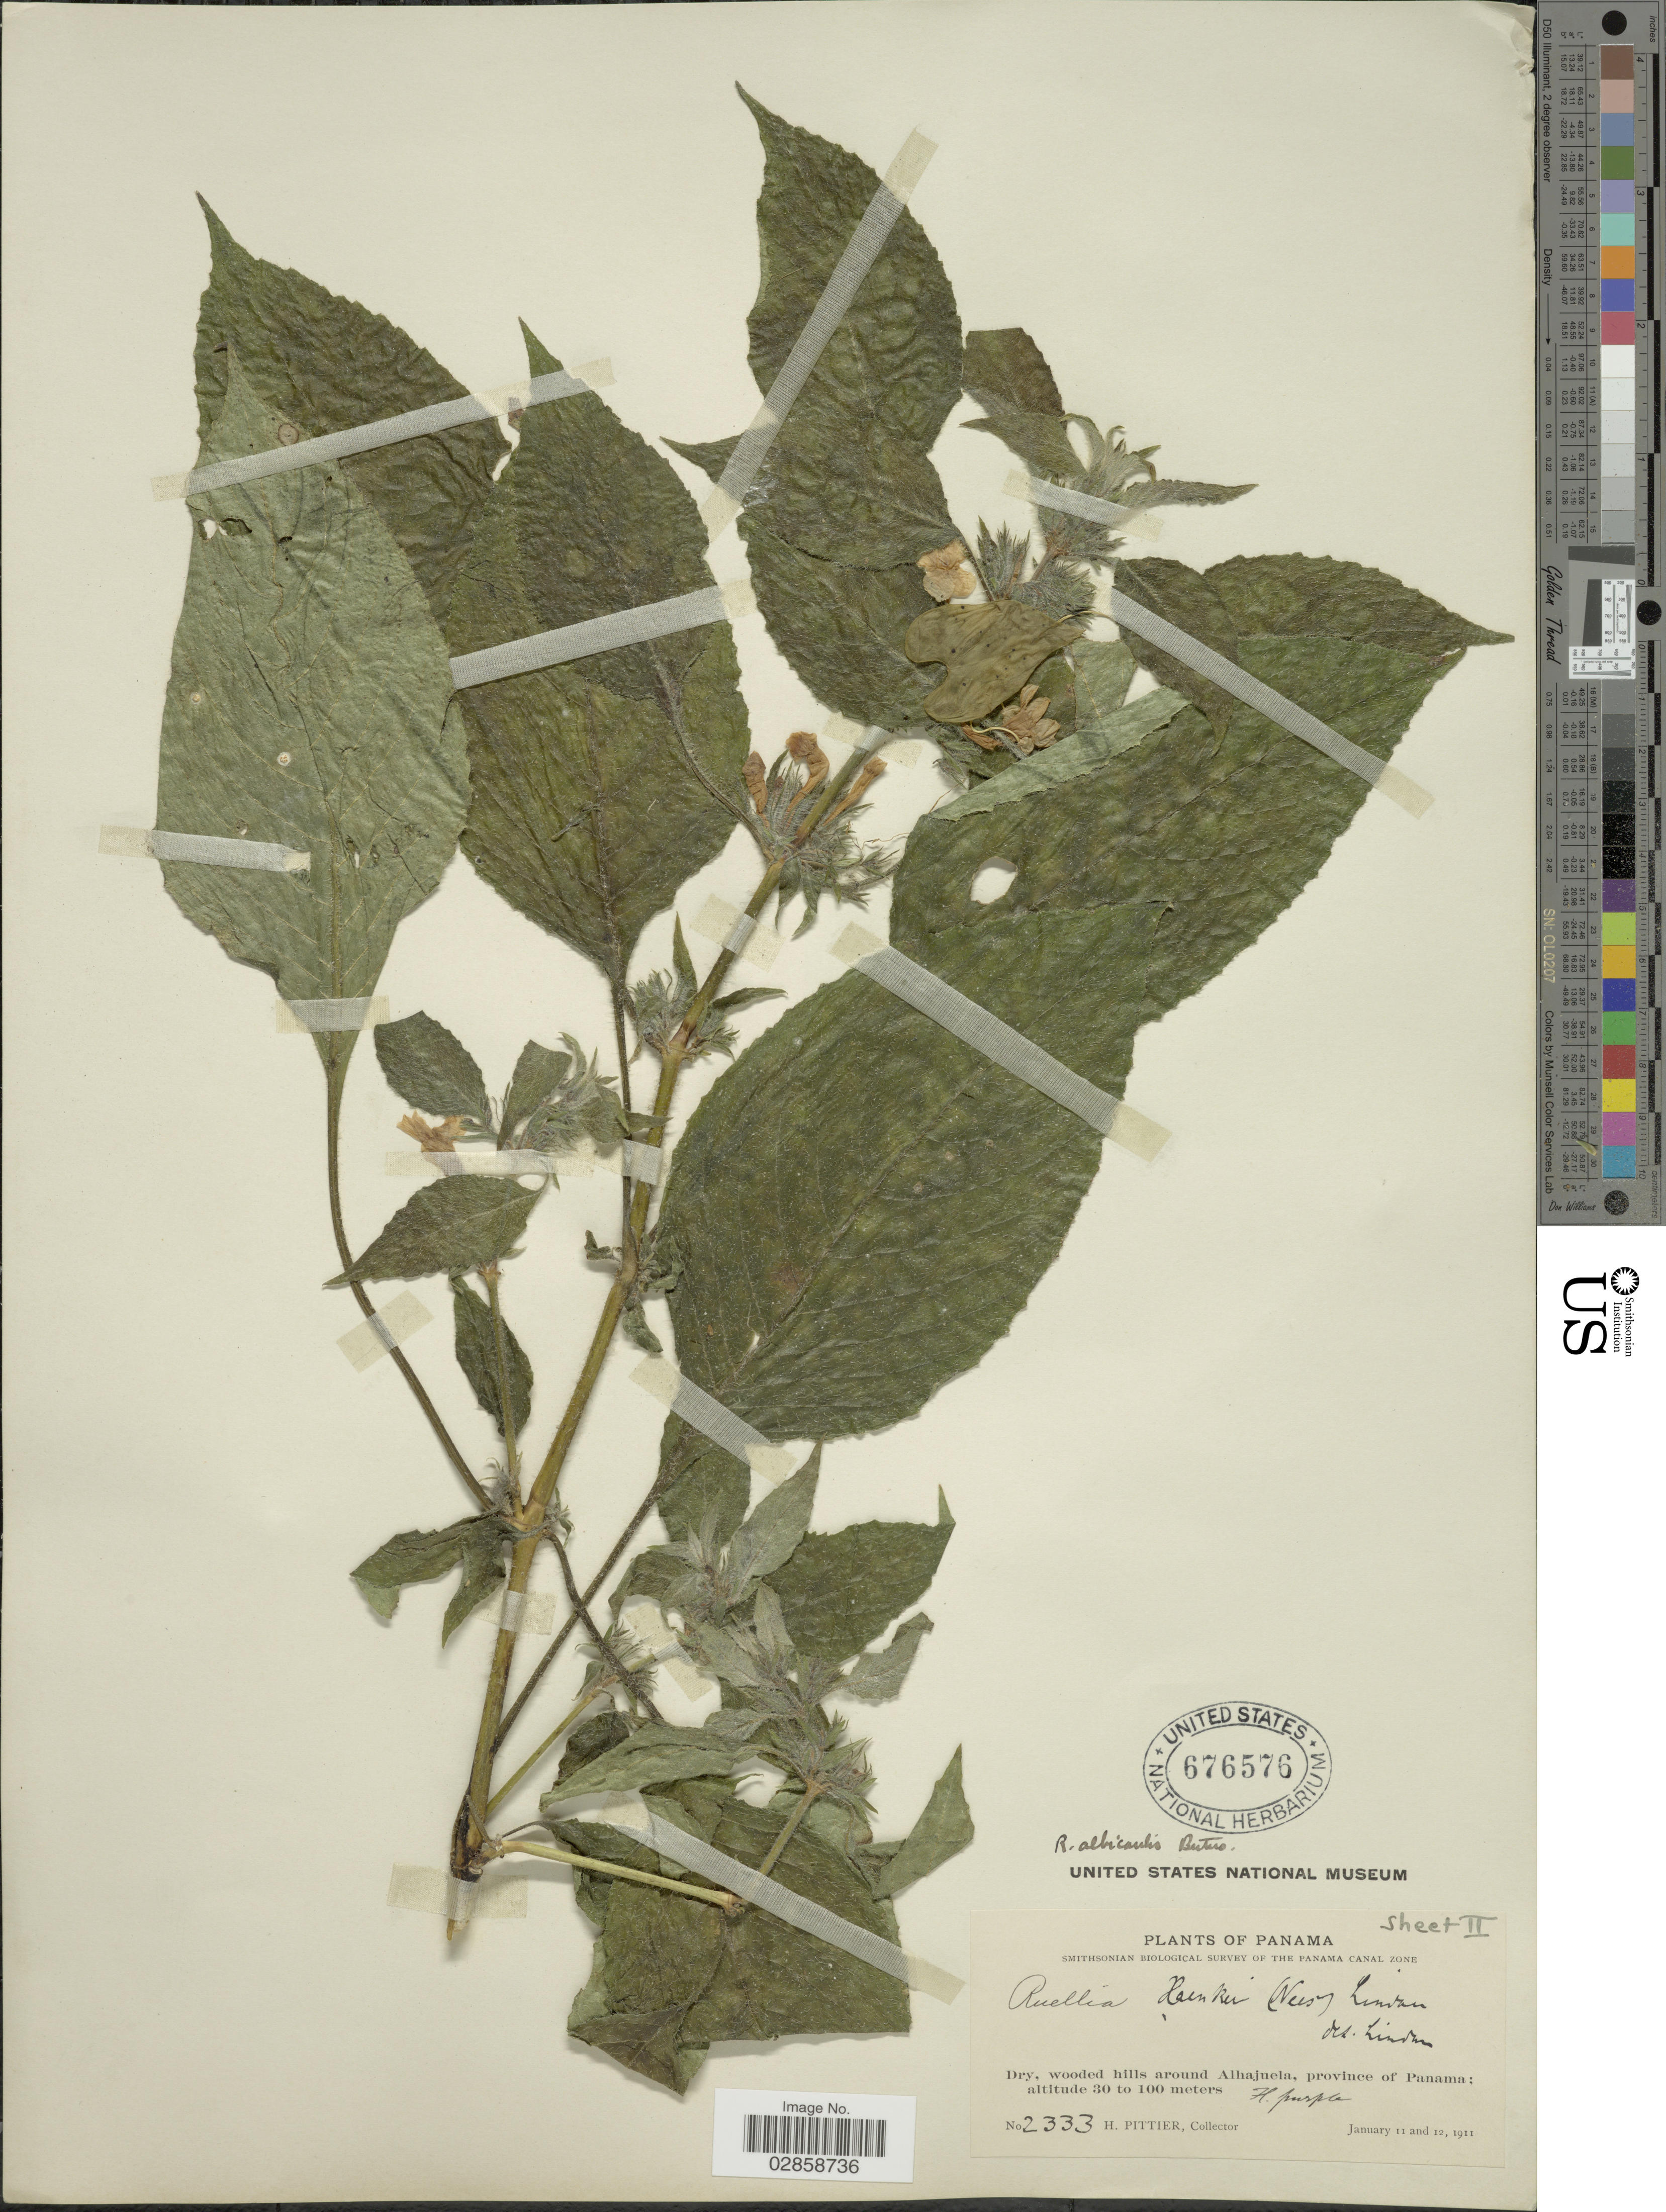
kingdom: Plantae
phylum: Tracheophyta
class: Magnoliopsida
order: Lamiales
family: Acanthaceae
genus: Ruellia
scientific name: Ruellia inundata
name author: Kunth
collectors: H. F. Pittier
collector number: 2333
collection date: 1911-01-11/1911-01-12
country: Panama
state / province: Panamá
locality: Dry, wooded hills around Alhajuela.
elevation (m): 30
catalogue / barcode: US 676576